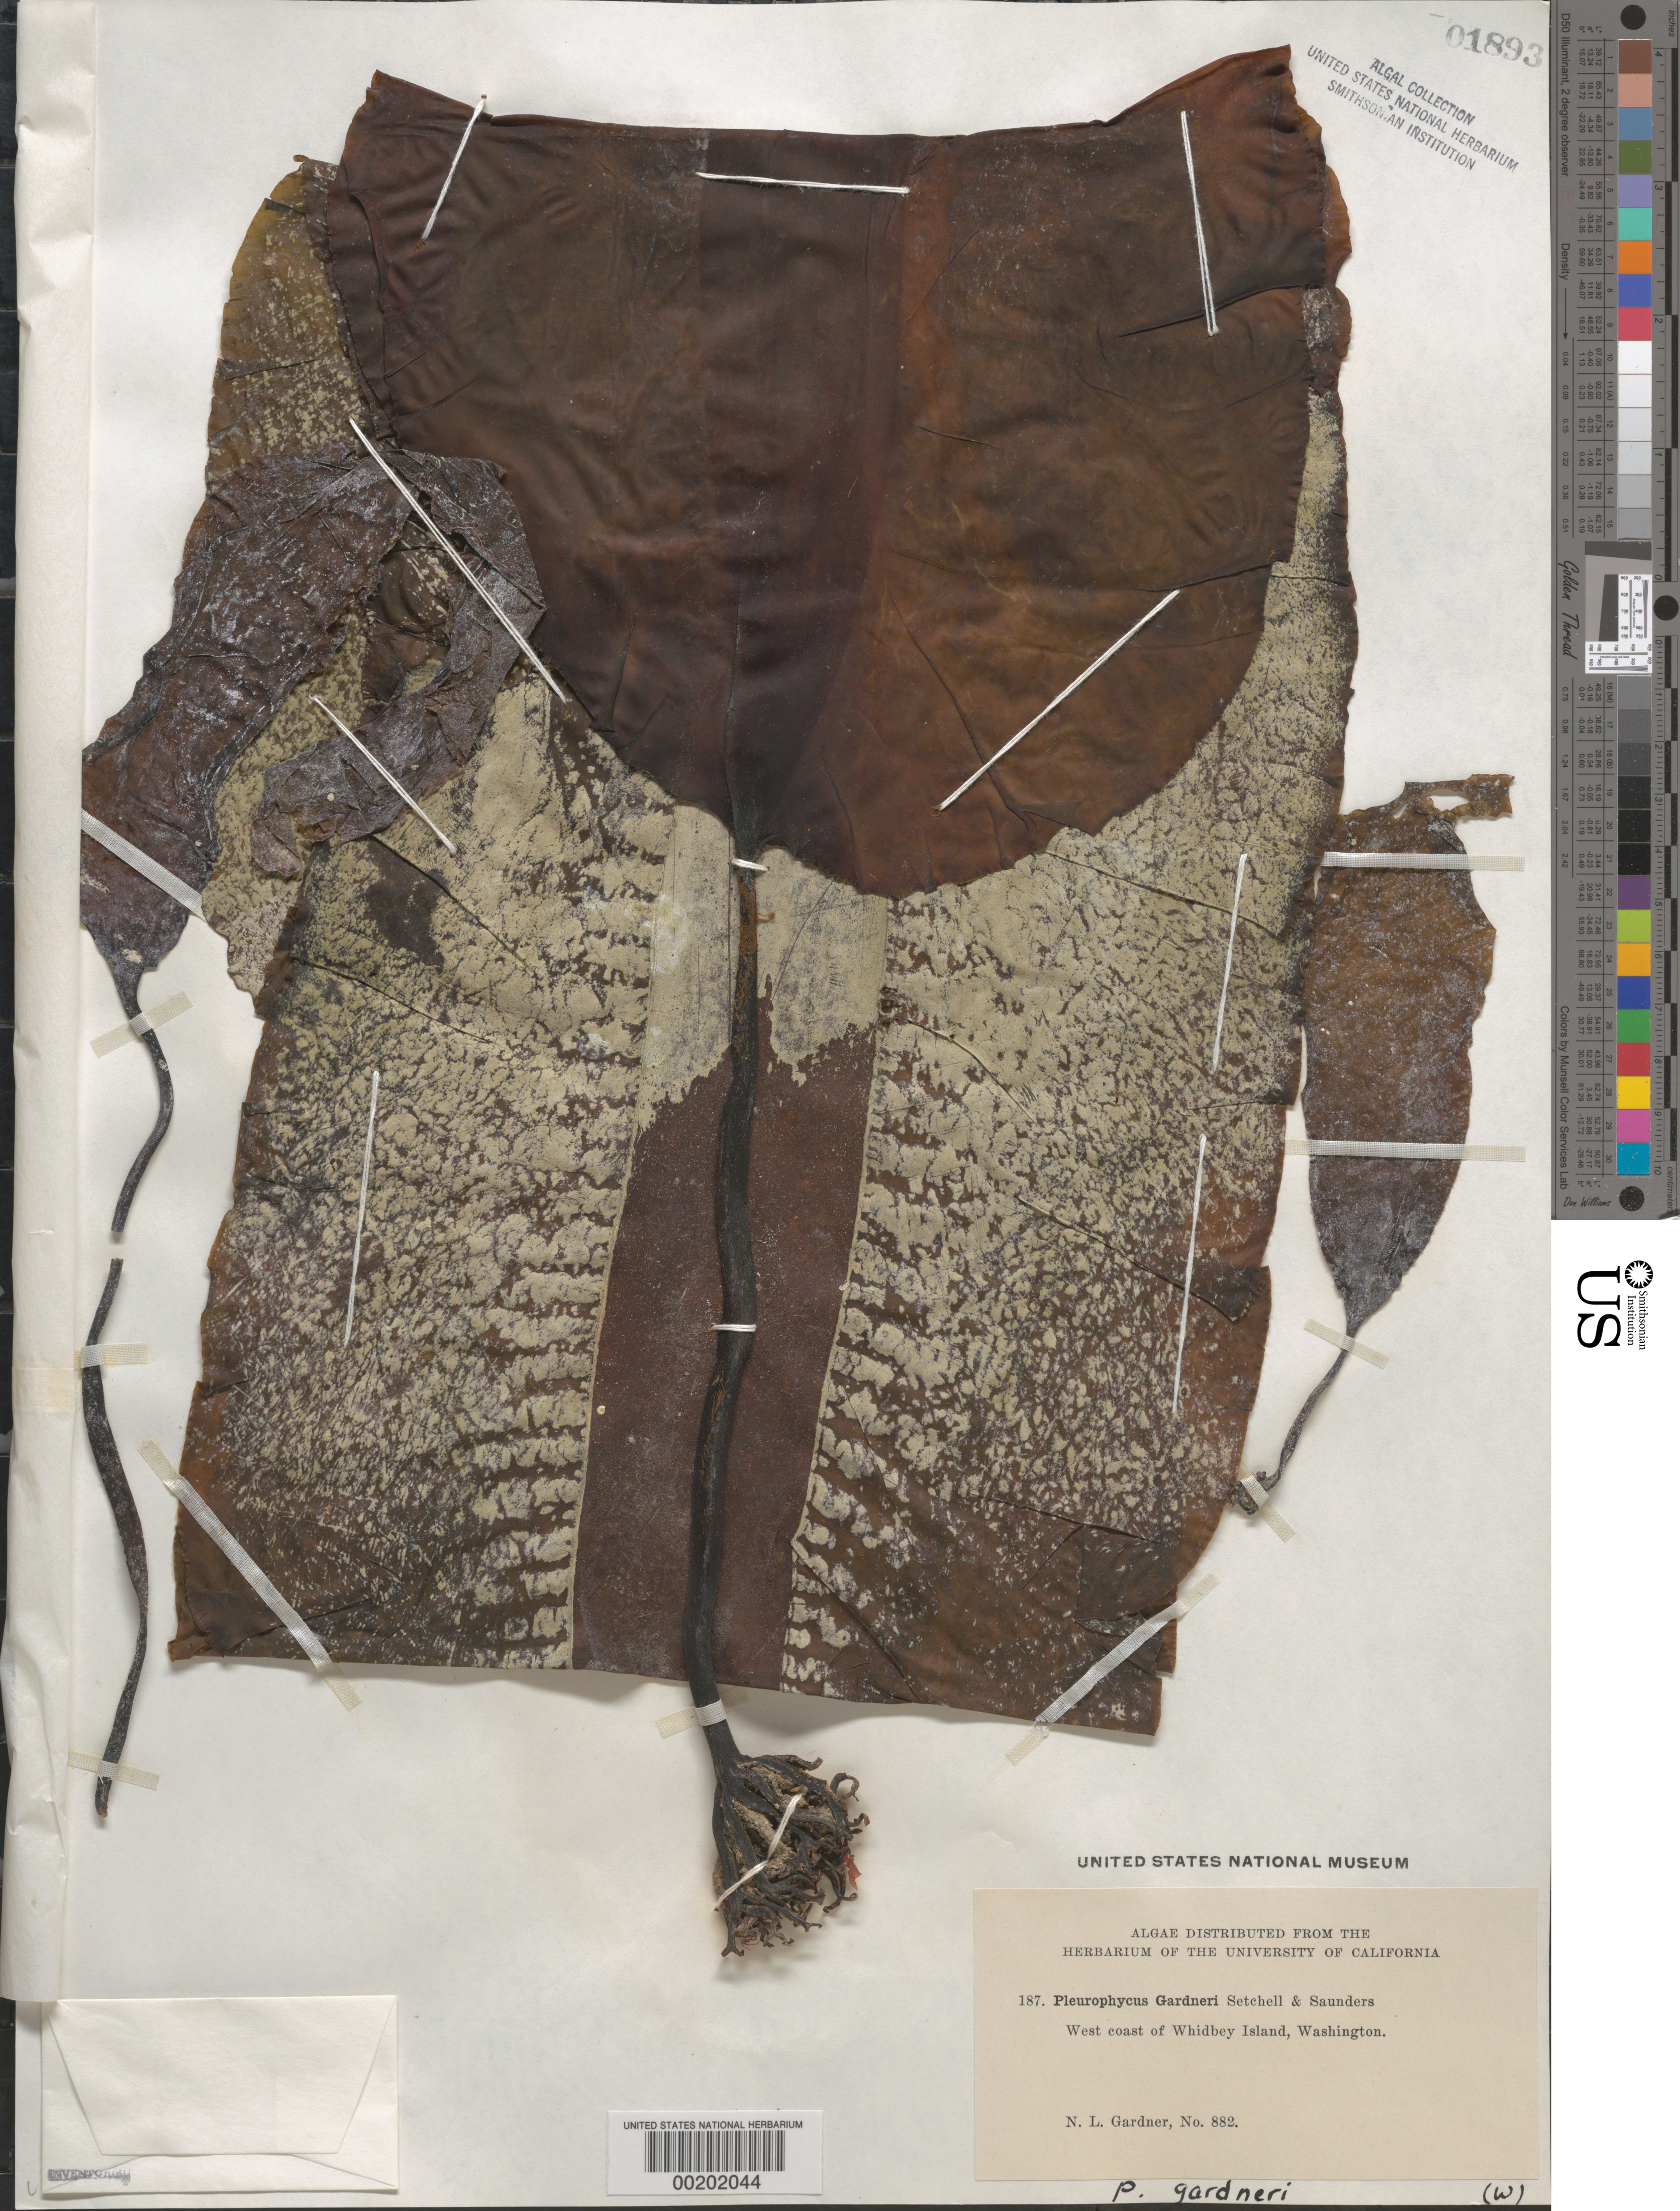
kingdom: Chromista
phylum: Ochrophyta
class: Phaeophyceae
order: Laminariales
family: Alariaceae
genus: Pleurophycus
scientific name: Pleurophycus gardneri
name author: Setch. & D.A. Saunders ex J. E. Tilden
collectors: N. Gardner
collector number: NLG 882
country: United States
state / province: Washington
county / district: Island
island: Whidbey,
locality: West coast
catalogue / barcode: US 1893